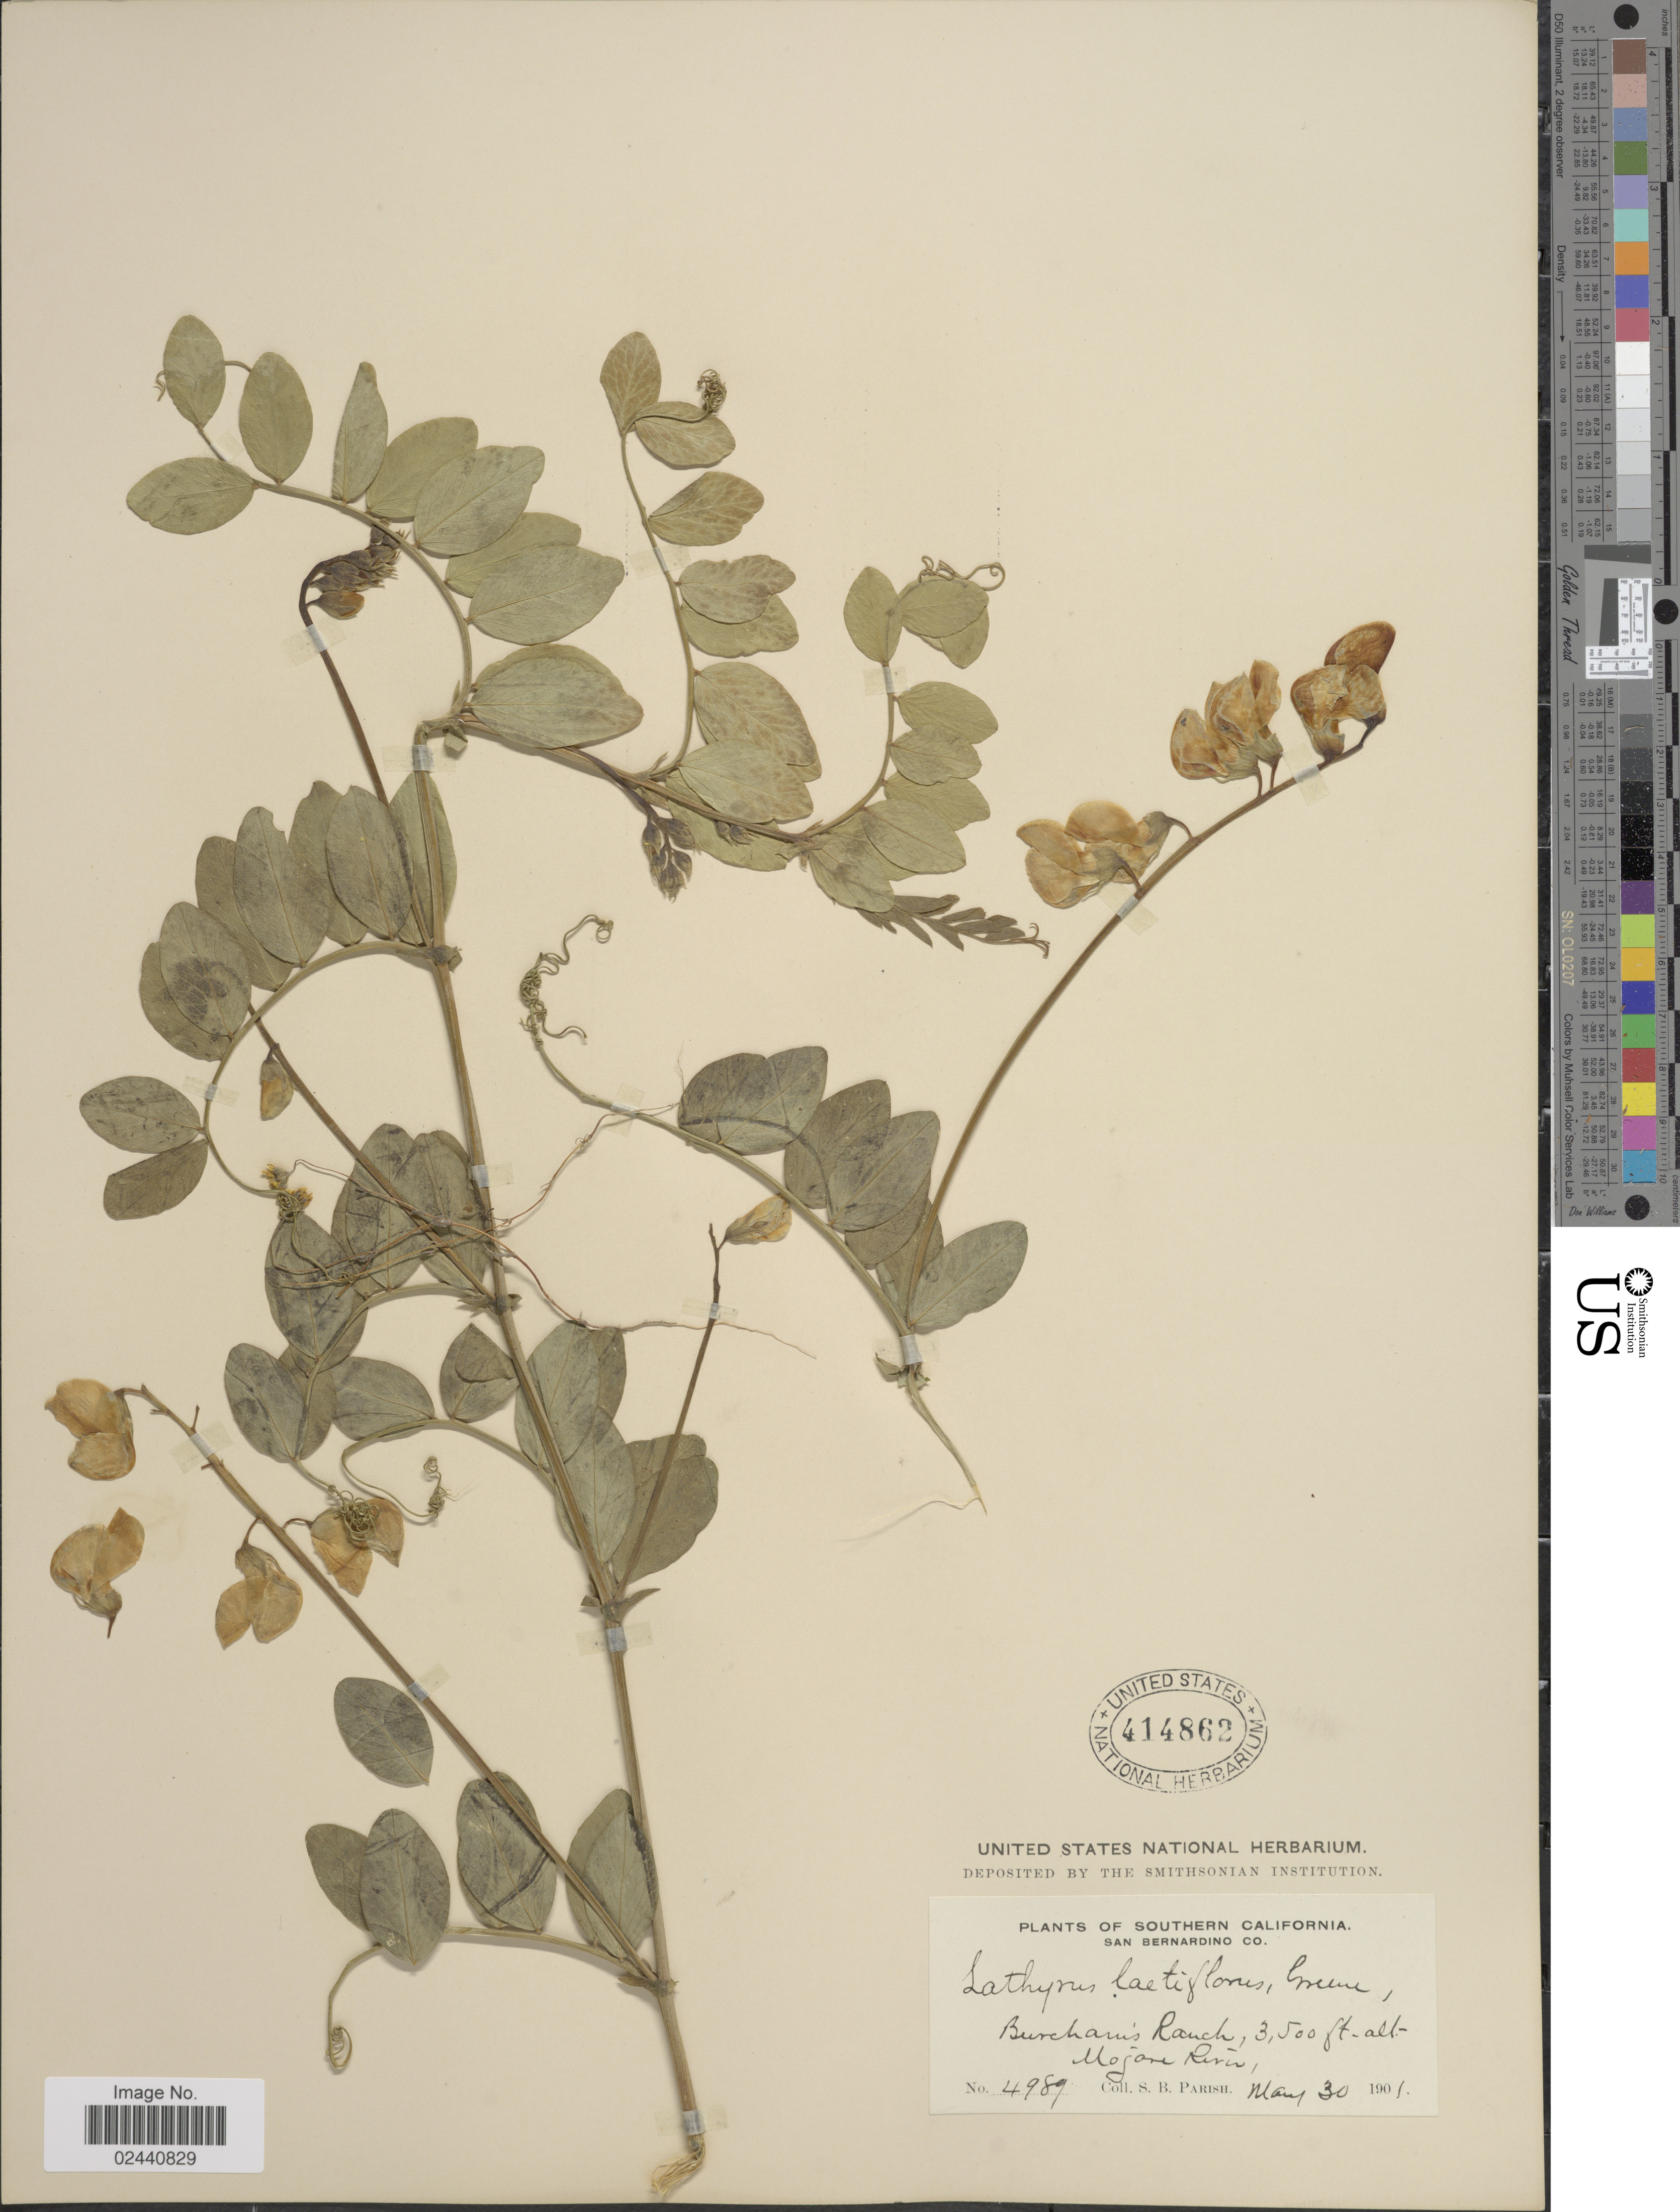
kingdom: Plantae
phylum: Tracheophyta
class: Magnoliopsida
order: Fabales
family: Fabaceae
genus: Lathyrus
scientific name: Lathyrus laetiflorus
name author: Greene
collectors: S. B. Parish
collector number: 4989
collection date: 1901-05-30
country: United States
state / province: California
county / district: San Bernardino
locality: Southern California, San Bernardino Co., Burchanis Ranch, Mojave River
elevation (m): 1067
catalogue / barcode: US 414862